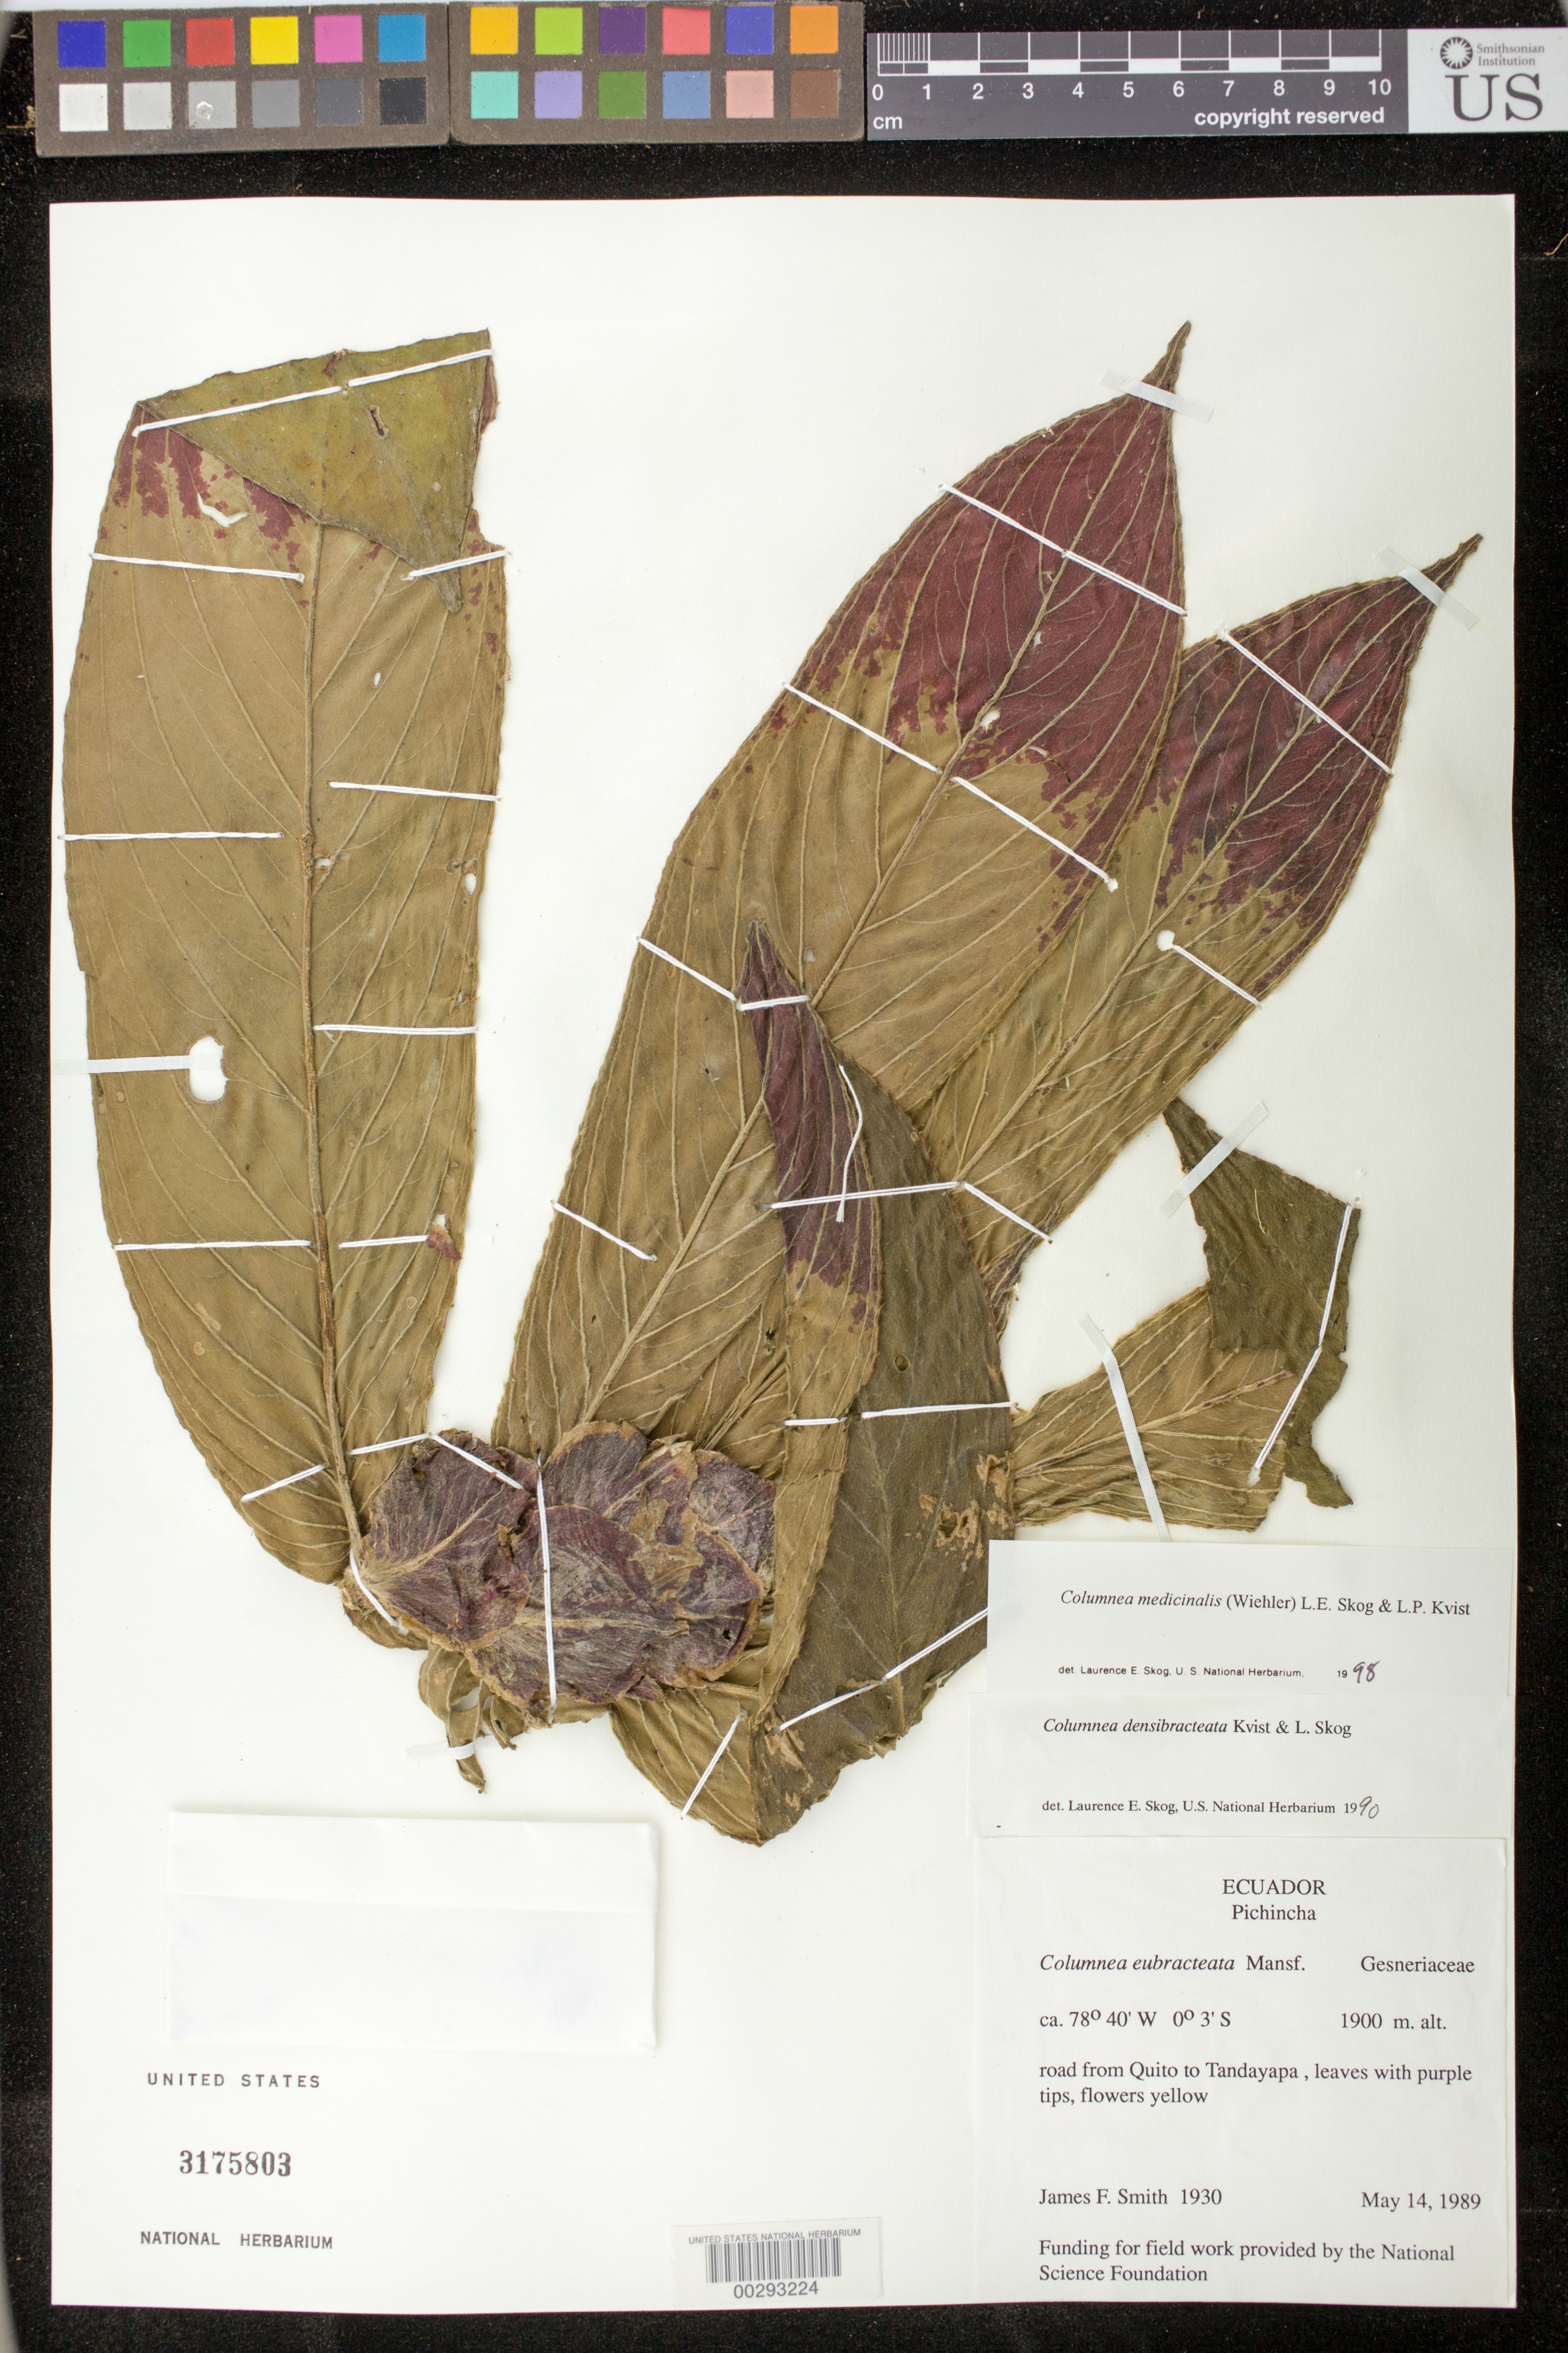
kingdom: Plantae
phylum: Tracheophyta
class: Magnoliopsida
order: Lamiales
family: Gesneriaceae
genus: Columnea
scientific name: Columnea medicinalis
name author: (Wiehler) L.E. Skog & L.P. Kvist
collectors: J. Smith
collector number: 1930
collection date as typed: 14 May 1989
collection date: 1989-05-14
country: Ecuador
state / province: Pichincha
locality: From Quito to Tandayapa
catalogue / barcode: US 3175803